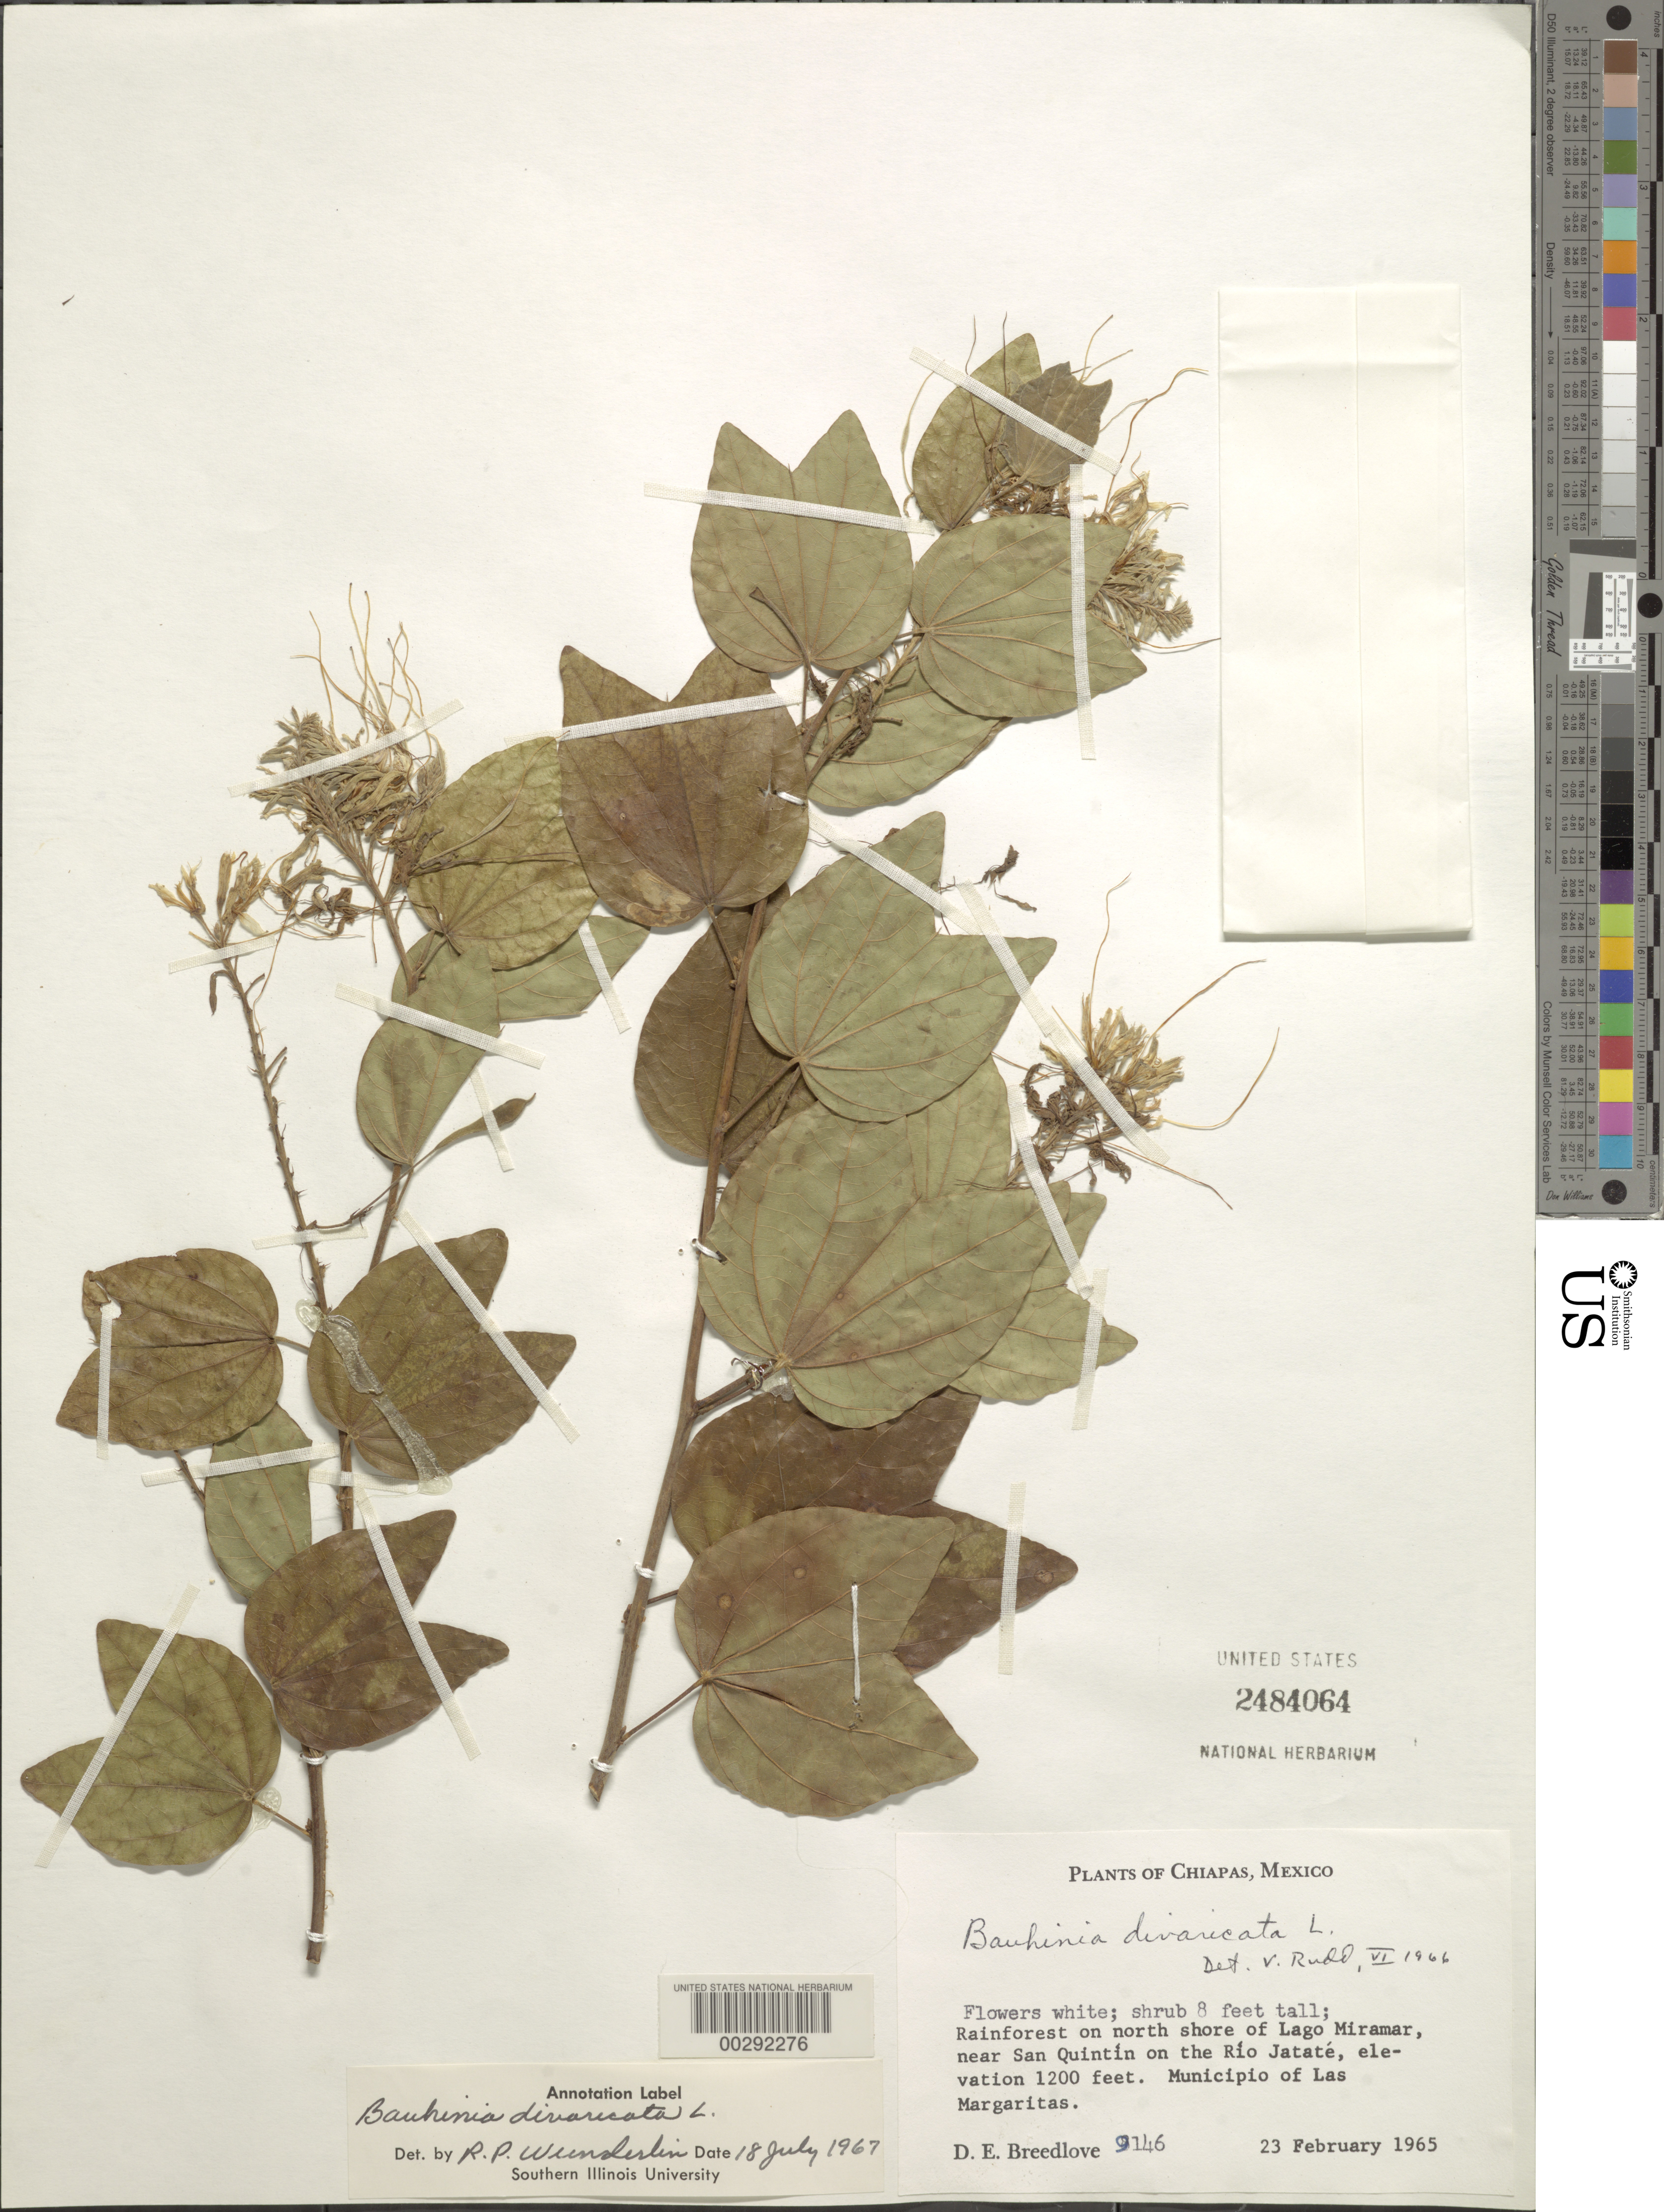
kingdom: Plantae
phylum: Tracheophyta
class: Magnoliopsida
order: Fabales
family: Fabaceae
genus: Bauhinia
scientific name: Bauhinia divaricata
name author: L.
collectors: D. E. Breedlove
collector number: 9146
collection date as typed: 23 Feb 1965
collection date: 1965-02-23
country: Mexico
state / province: Chiapas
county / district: Margaritas, Las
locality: N shore of Lago Miramar, near San Quintin on the Rio Jatate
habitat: Rainforest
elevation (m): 366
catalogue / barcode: US 2484064